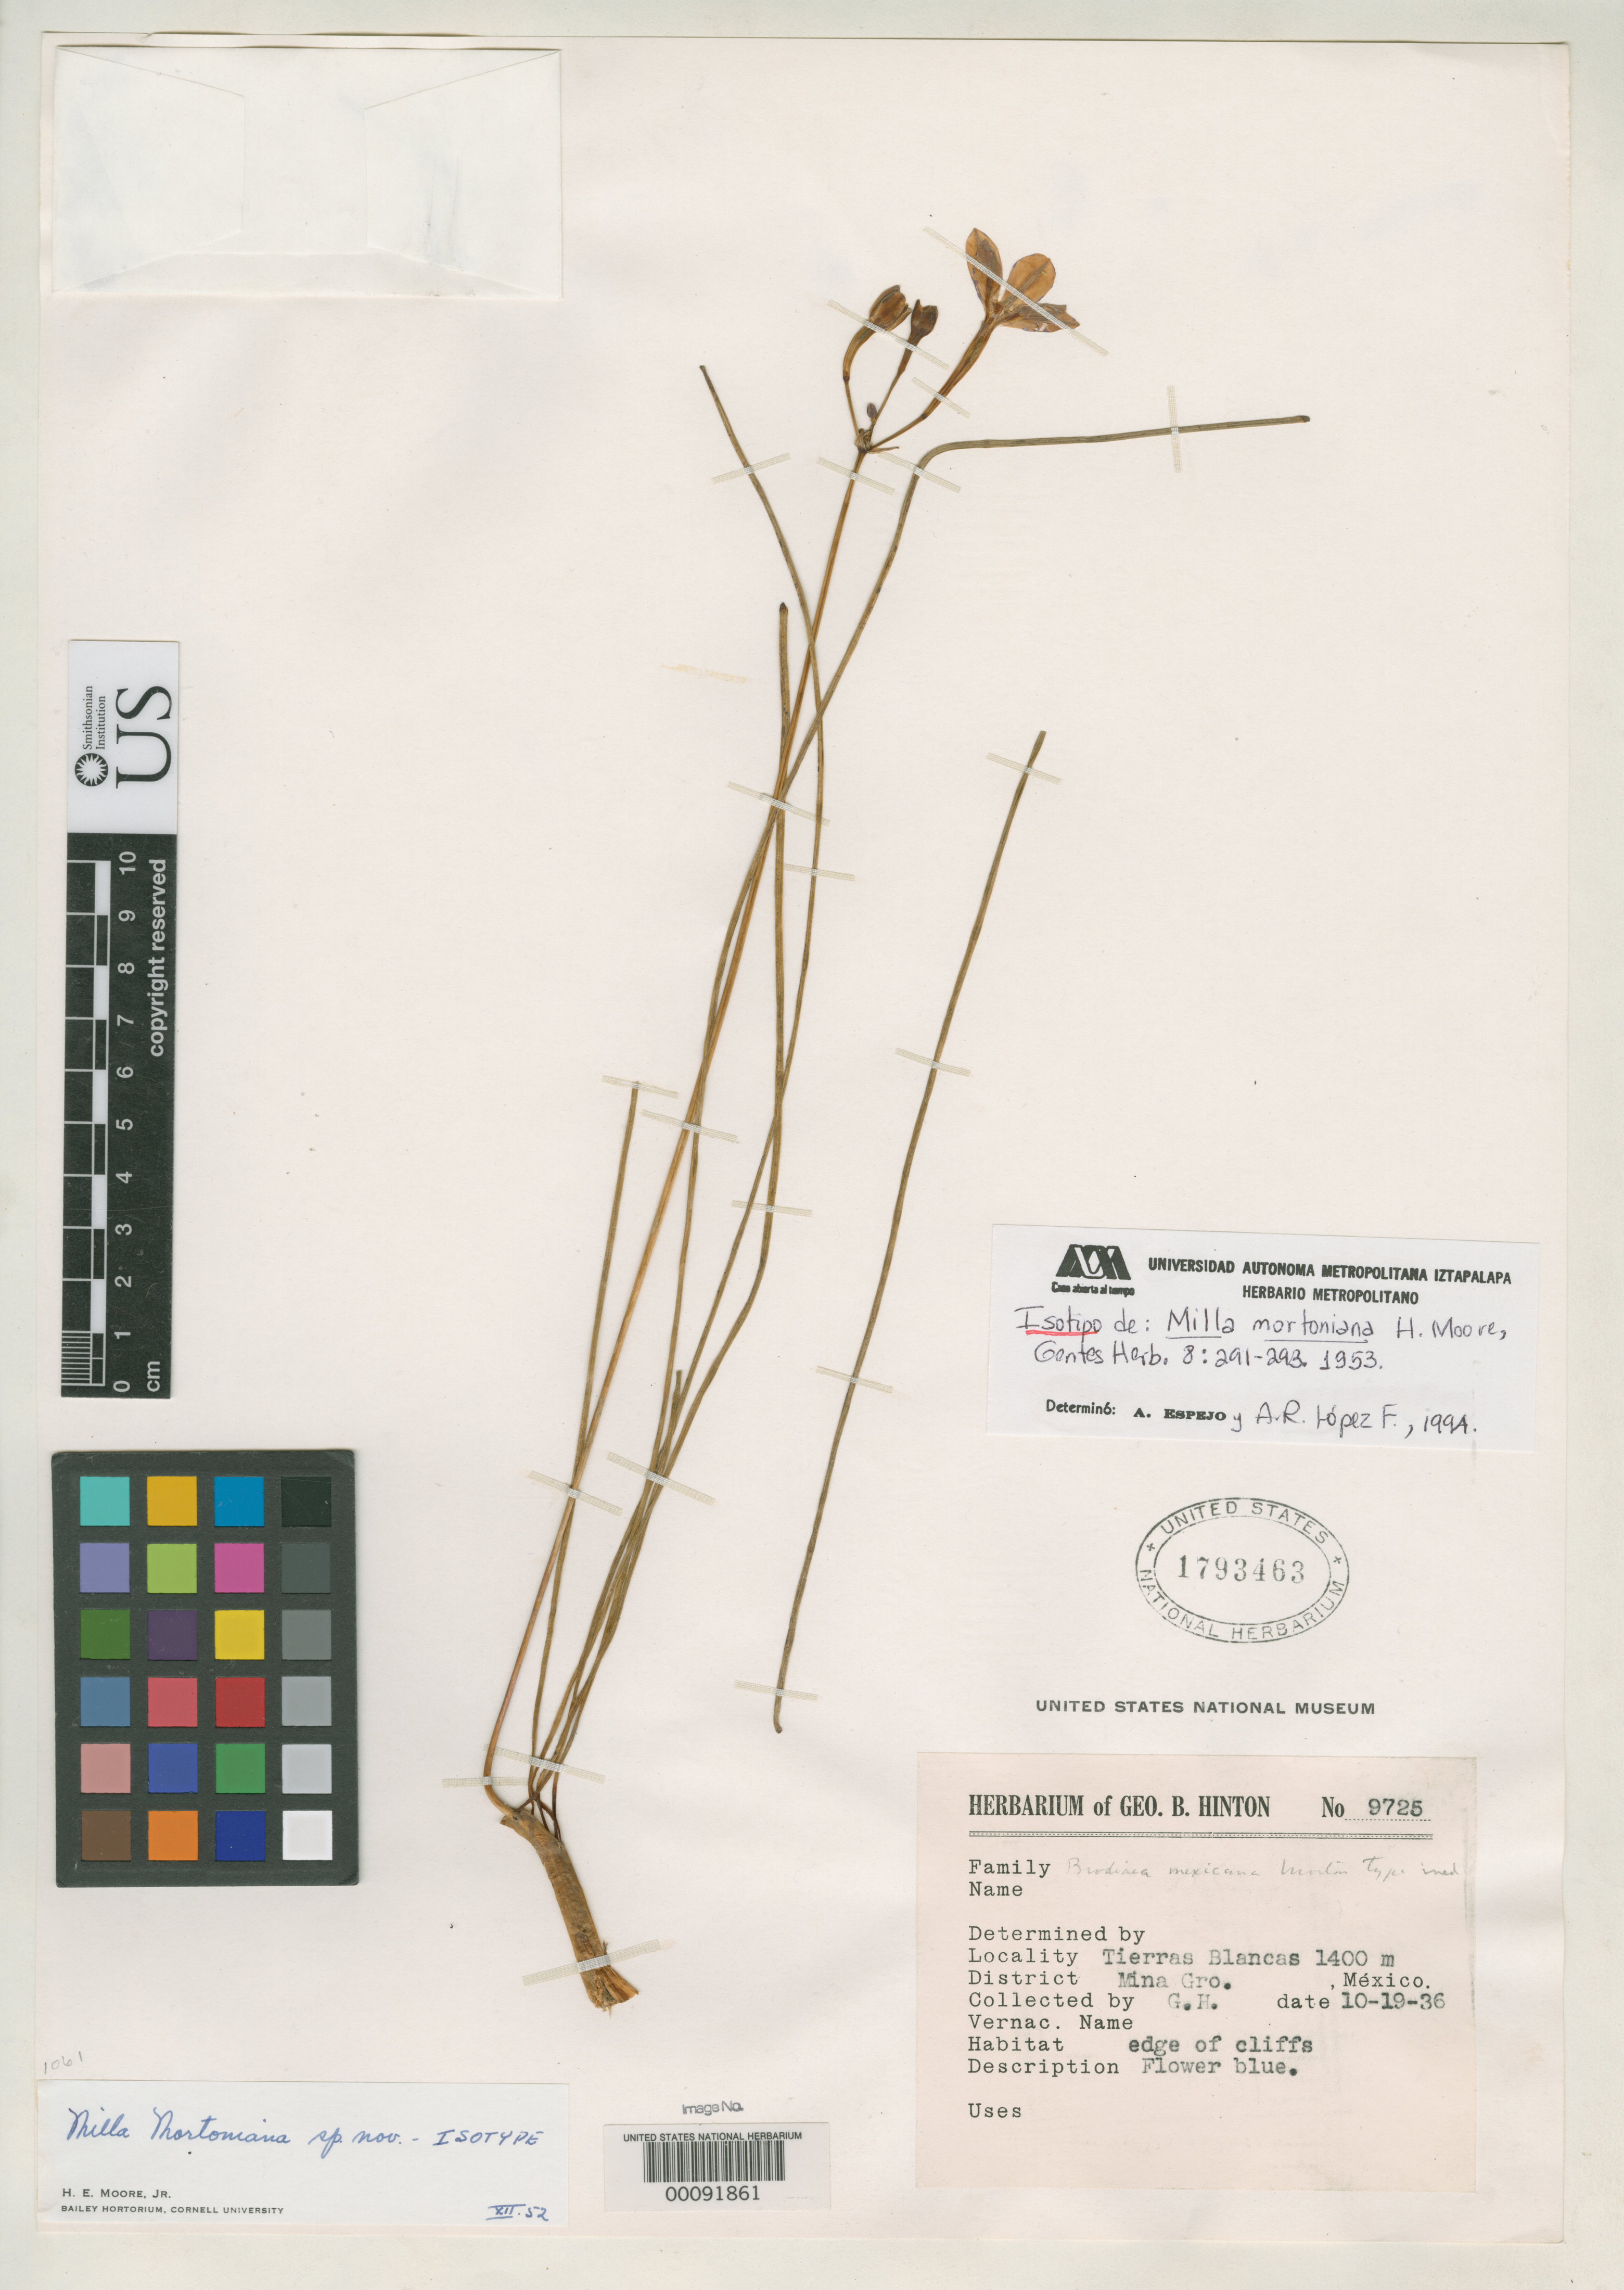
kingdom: Plantae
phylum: Tracheophyta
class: Liliopsida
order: Asparagales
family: Asparagaceae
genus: Milla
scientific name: Milla mortoniana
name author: H.E. Moore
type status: Isotype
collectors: G. B. Hinton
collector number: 9725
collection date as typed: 19 Oct 1936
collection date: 1936-10-19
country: Mexico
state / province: Guerrero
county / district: Mina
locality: Tierras Blancas.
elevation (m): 1400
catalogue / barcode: US 1793463